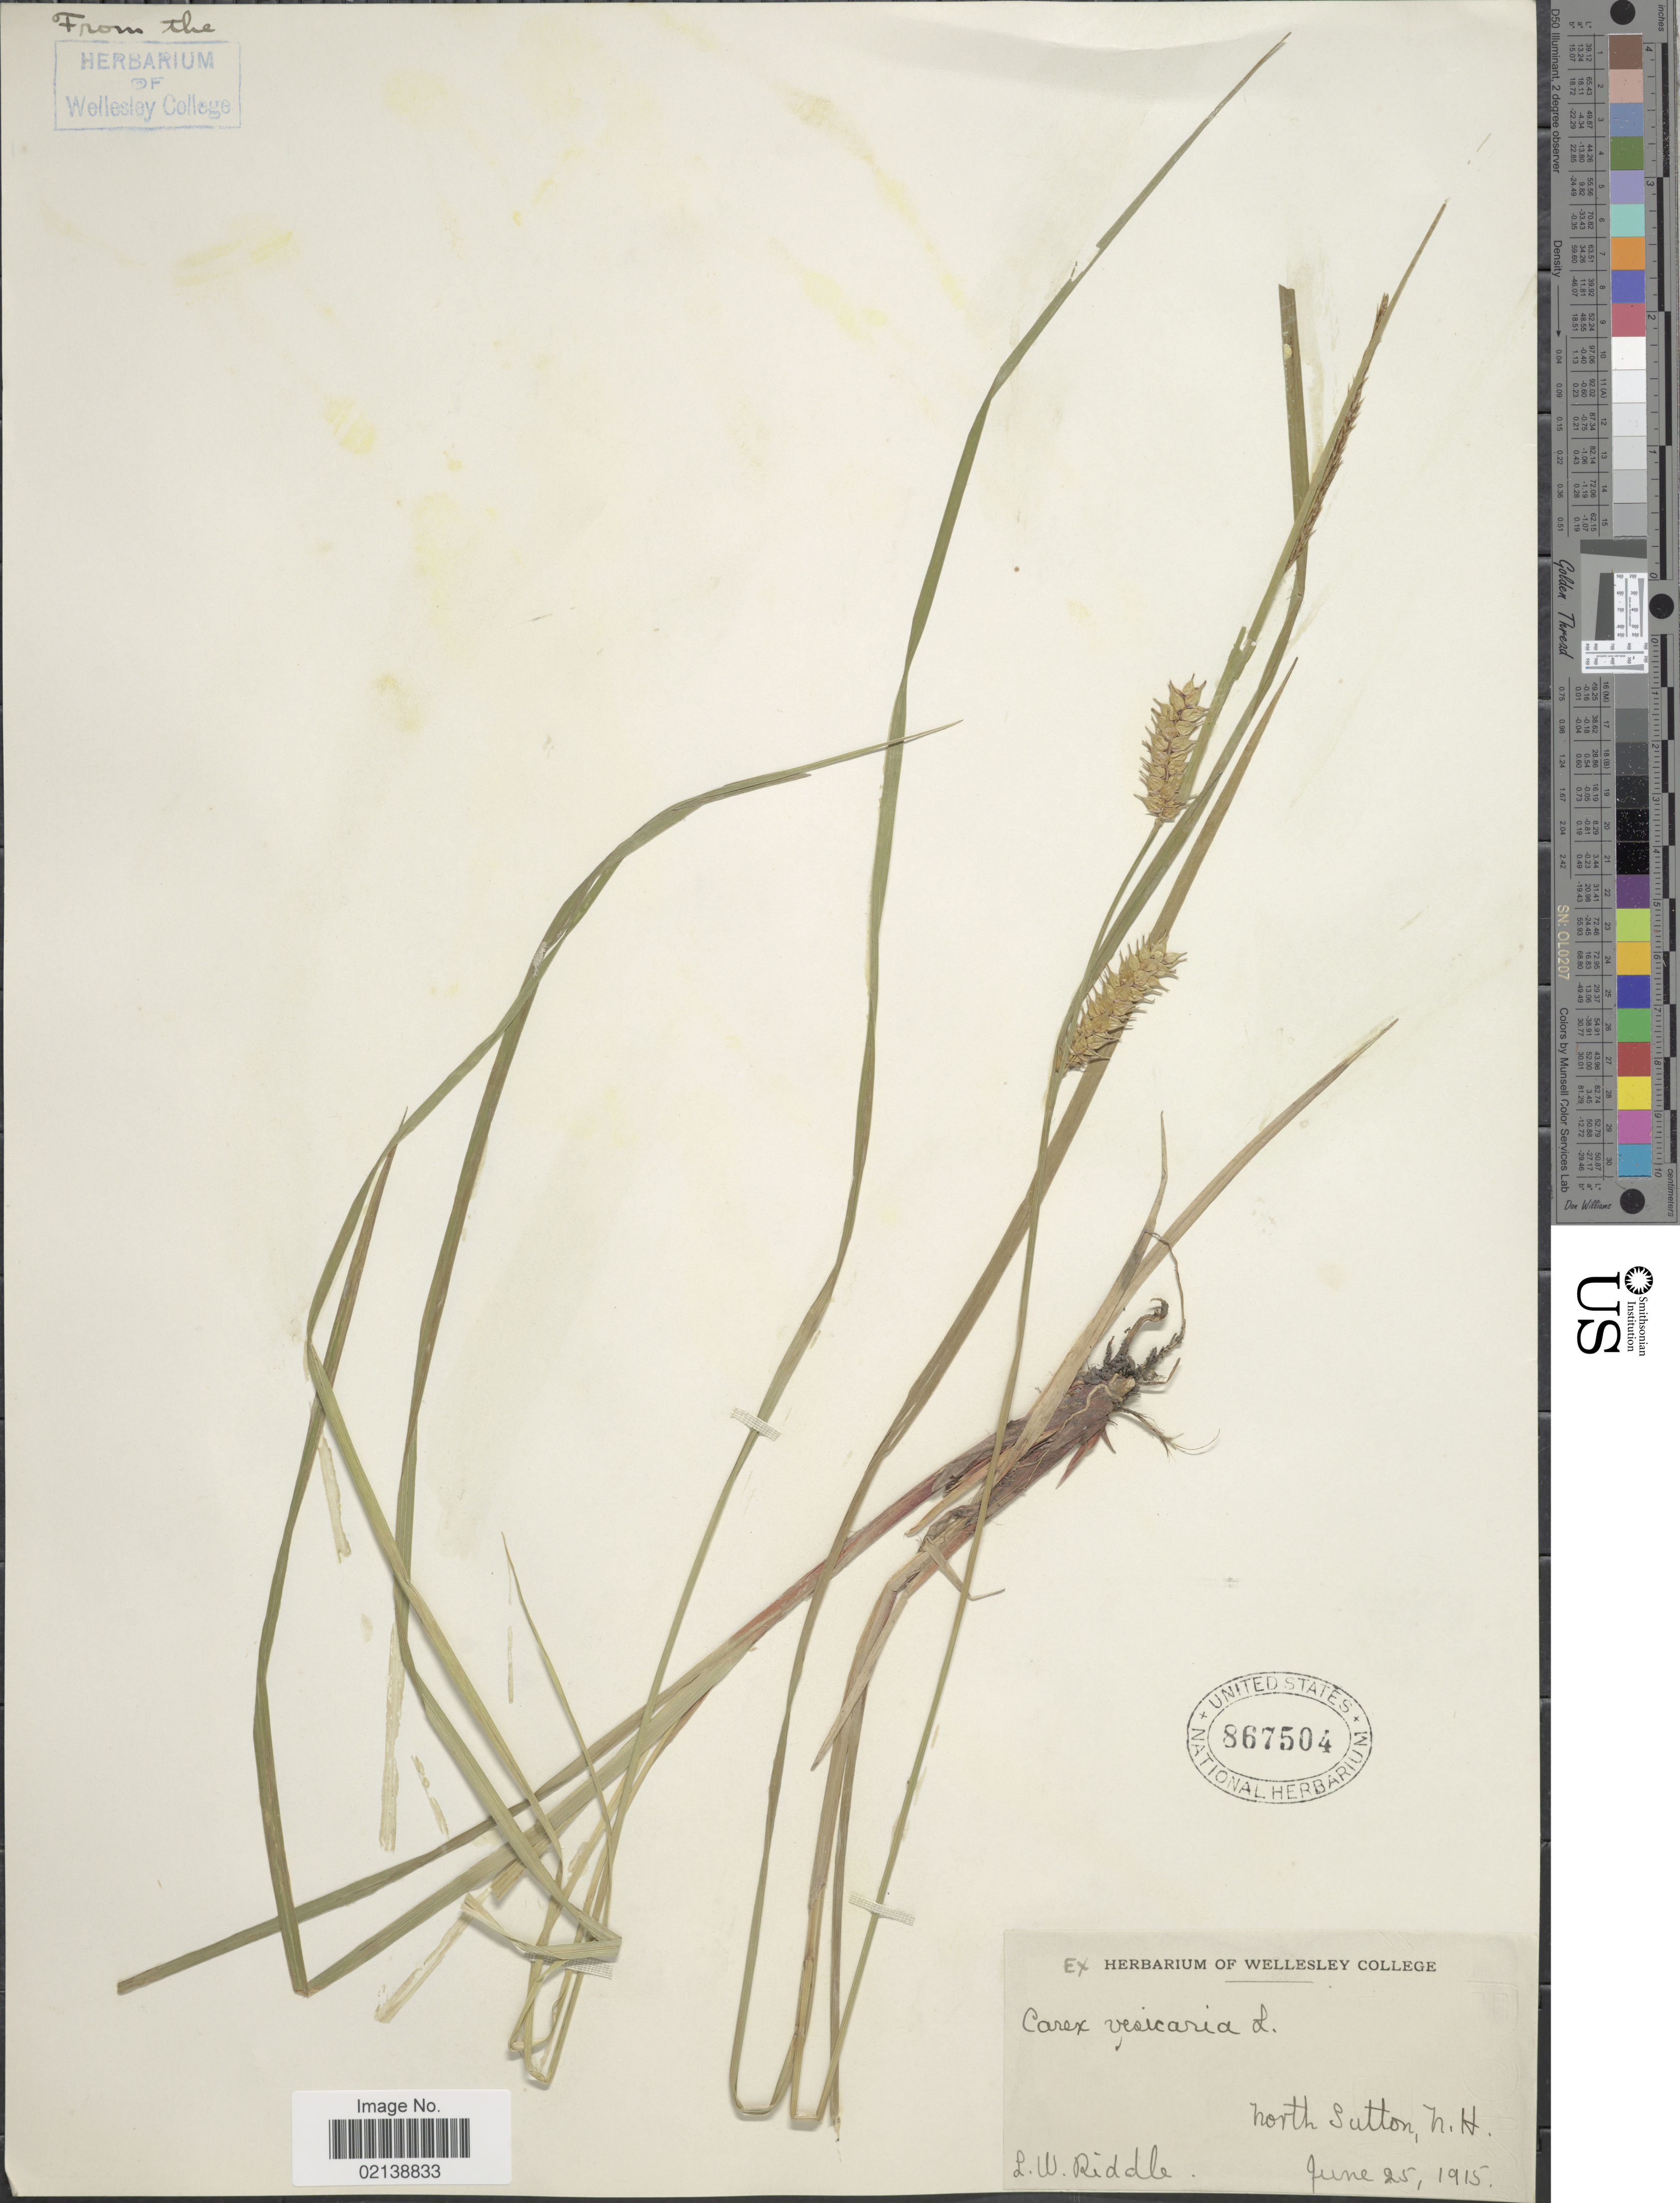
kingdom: Plantae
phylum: Tracheophyta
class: Liliopsida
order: Poales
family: Cyperaceae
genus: Carex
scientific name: Carex vesicaria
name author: L.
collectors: L. W. Riddle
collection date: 1915-06-25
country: United States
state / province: New Hampshire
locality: North Sutton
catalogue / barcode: US 867504